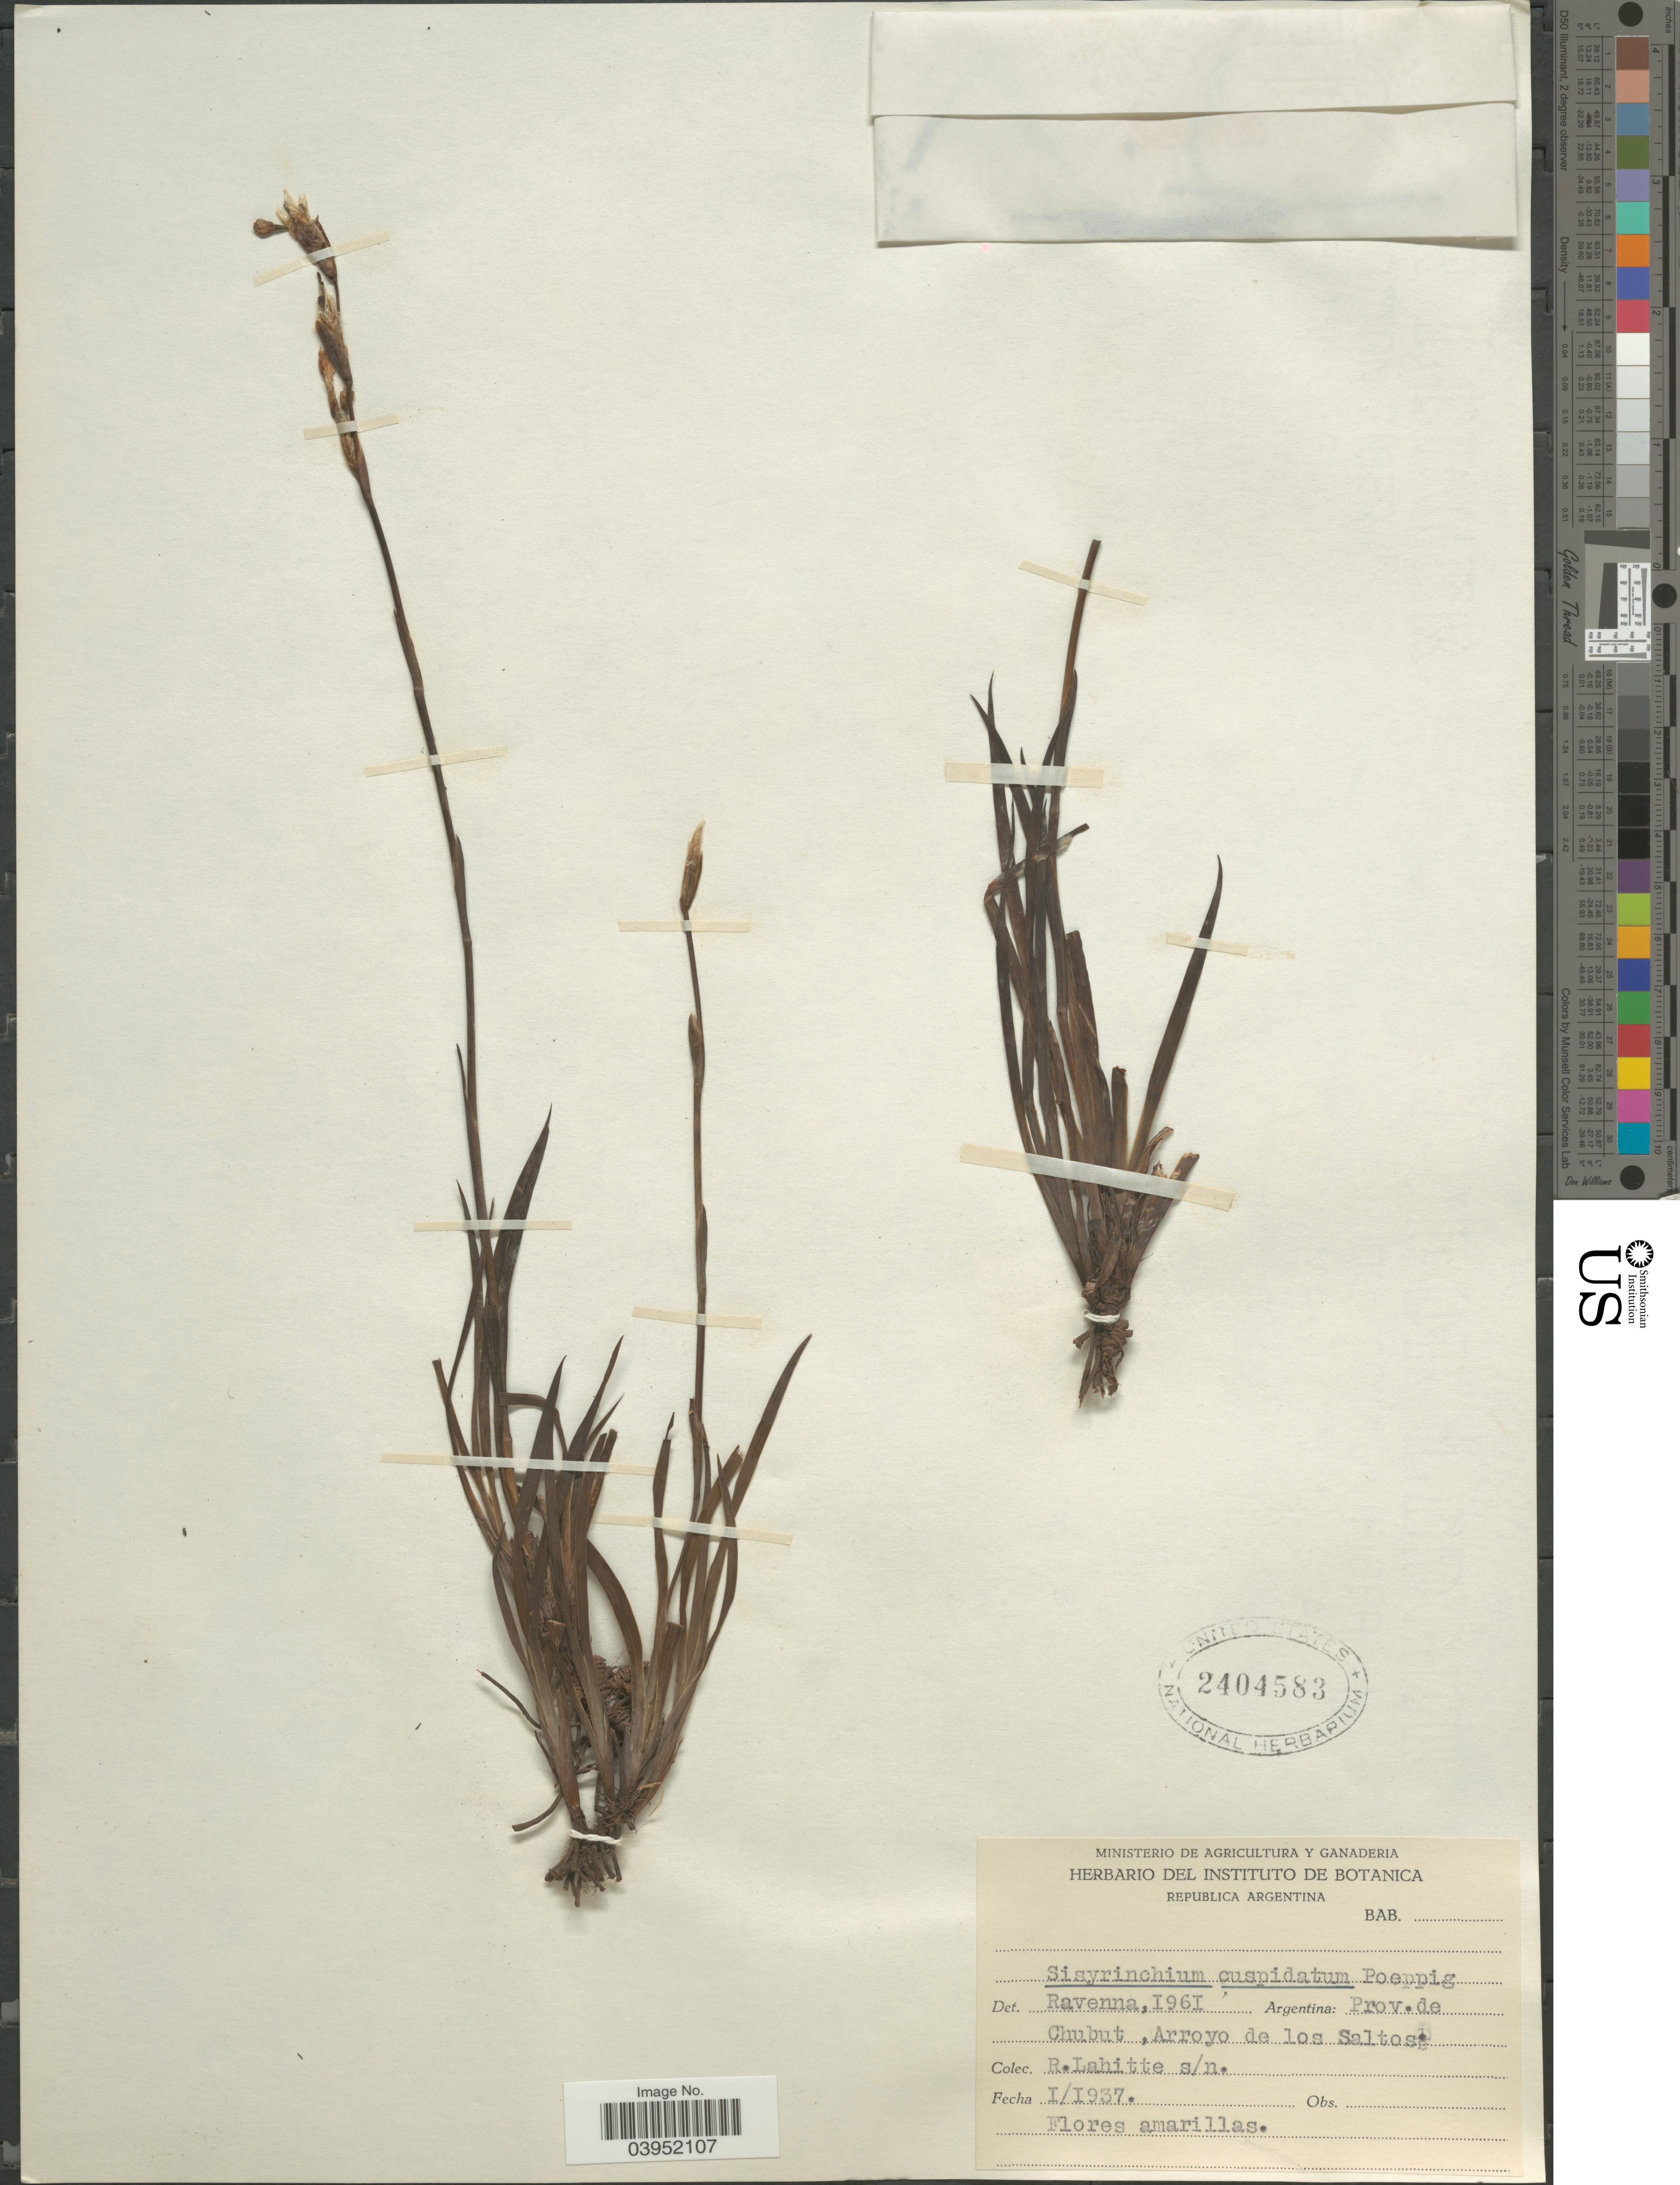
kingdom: Plantae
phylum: Tracheophyta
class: Liliopsida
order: Asparagales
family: Iridaceae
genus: Sisyrinchium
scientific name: Sisyrinchium cuspidatum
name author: Poepp.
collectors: R. Lahitte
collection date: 1937-01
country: Argentina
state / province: Chubut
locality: Arroyo de los Saltos.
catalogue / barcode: US 2404583